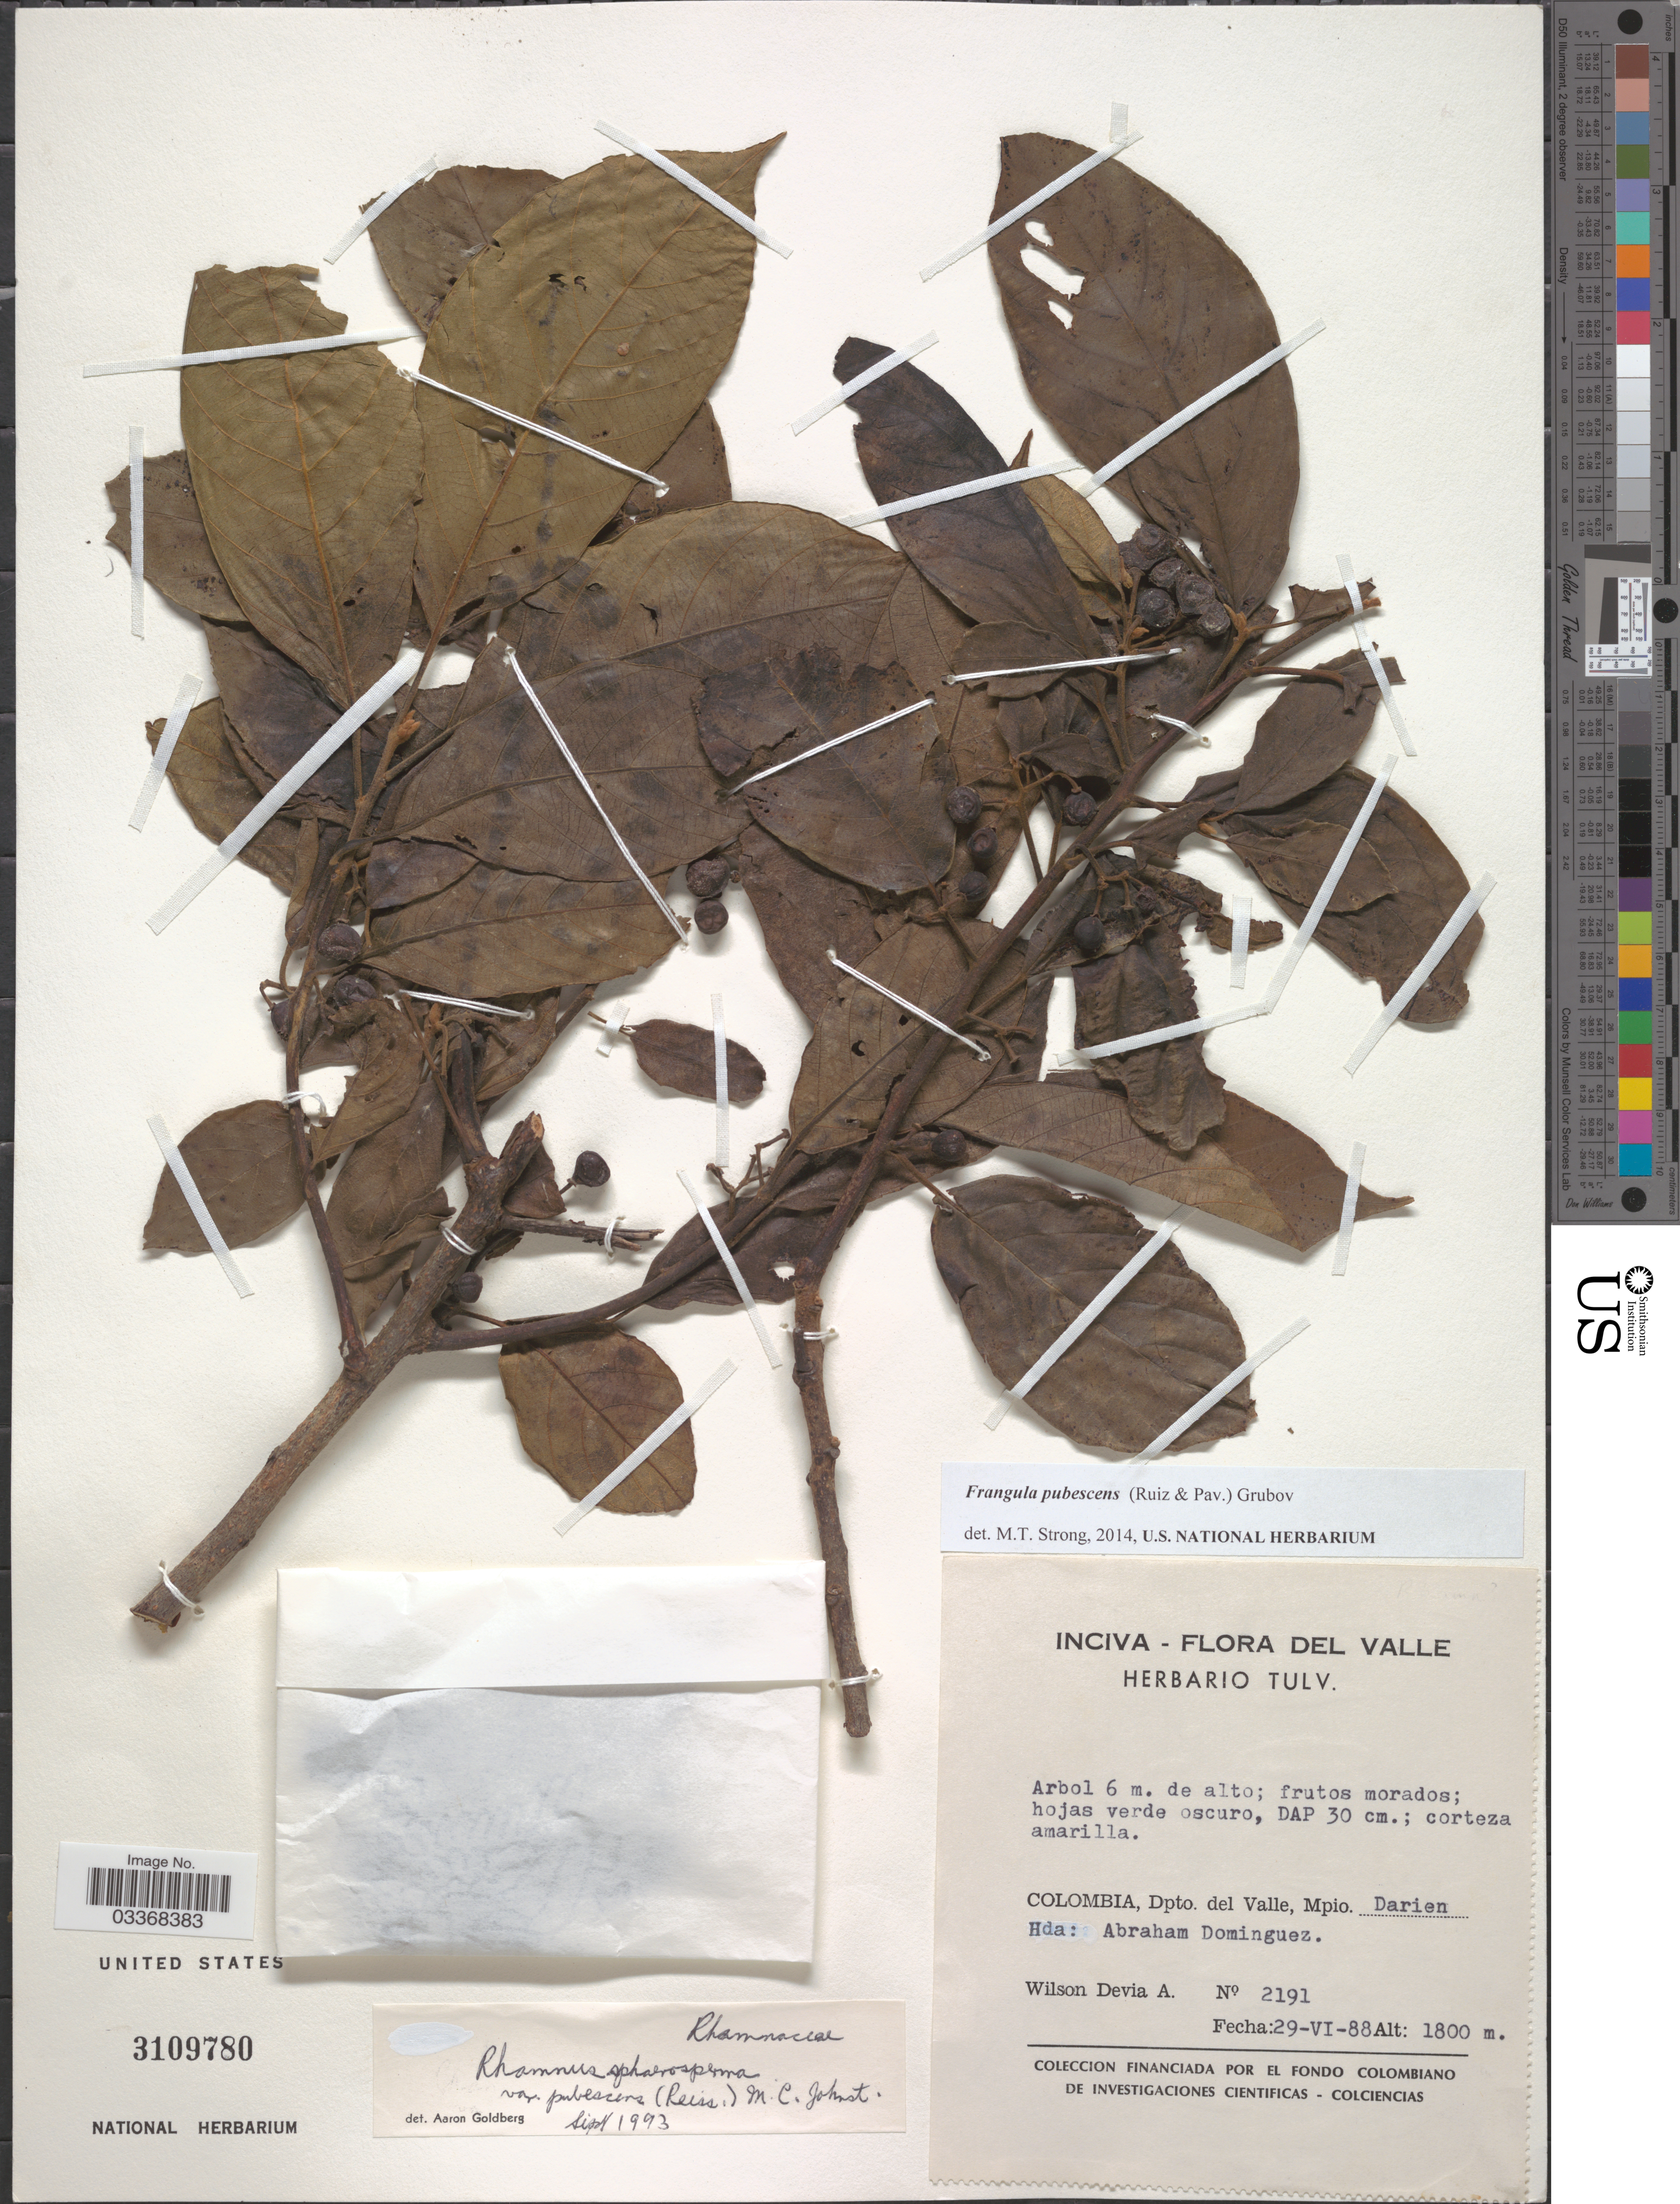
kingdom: Plantae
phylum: Tracheophyta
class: Magnoliopsida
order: Rosales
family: Rhamnaceae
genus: Frangula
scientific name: Frangula pubescens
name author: (Ruiz & Pav.) Grubov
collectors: W. Devia A.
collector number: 2191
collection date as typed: Transcribed d/m/y: 29/6/88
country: Colombia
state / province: Valle del Cauca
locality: Dpto. del Valle, Mpio. Darien. Hda: Abraham Dominguez.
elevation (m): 1800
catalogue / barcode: US 3109780